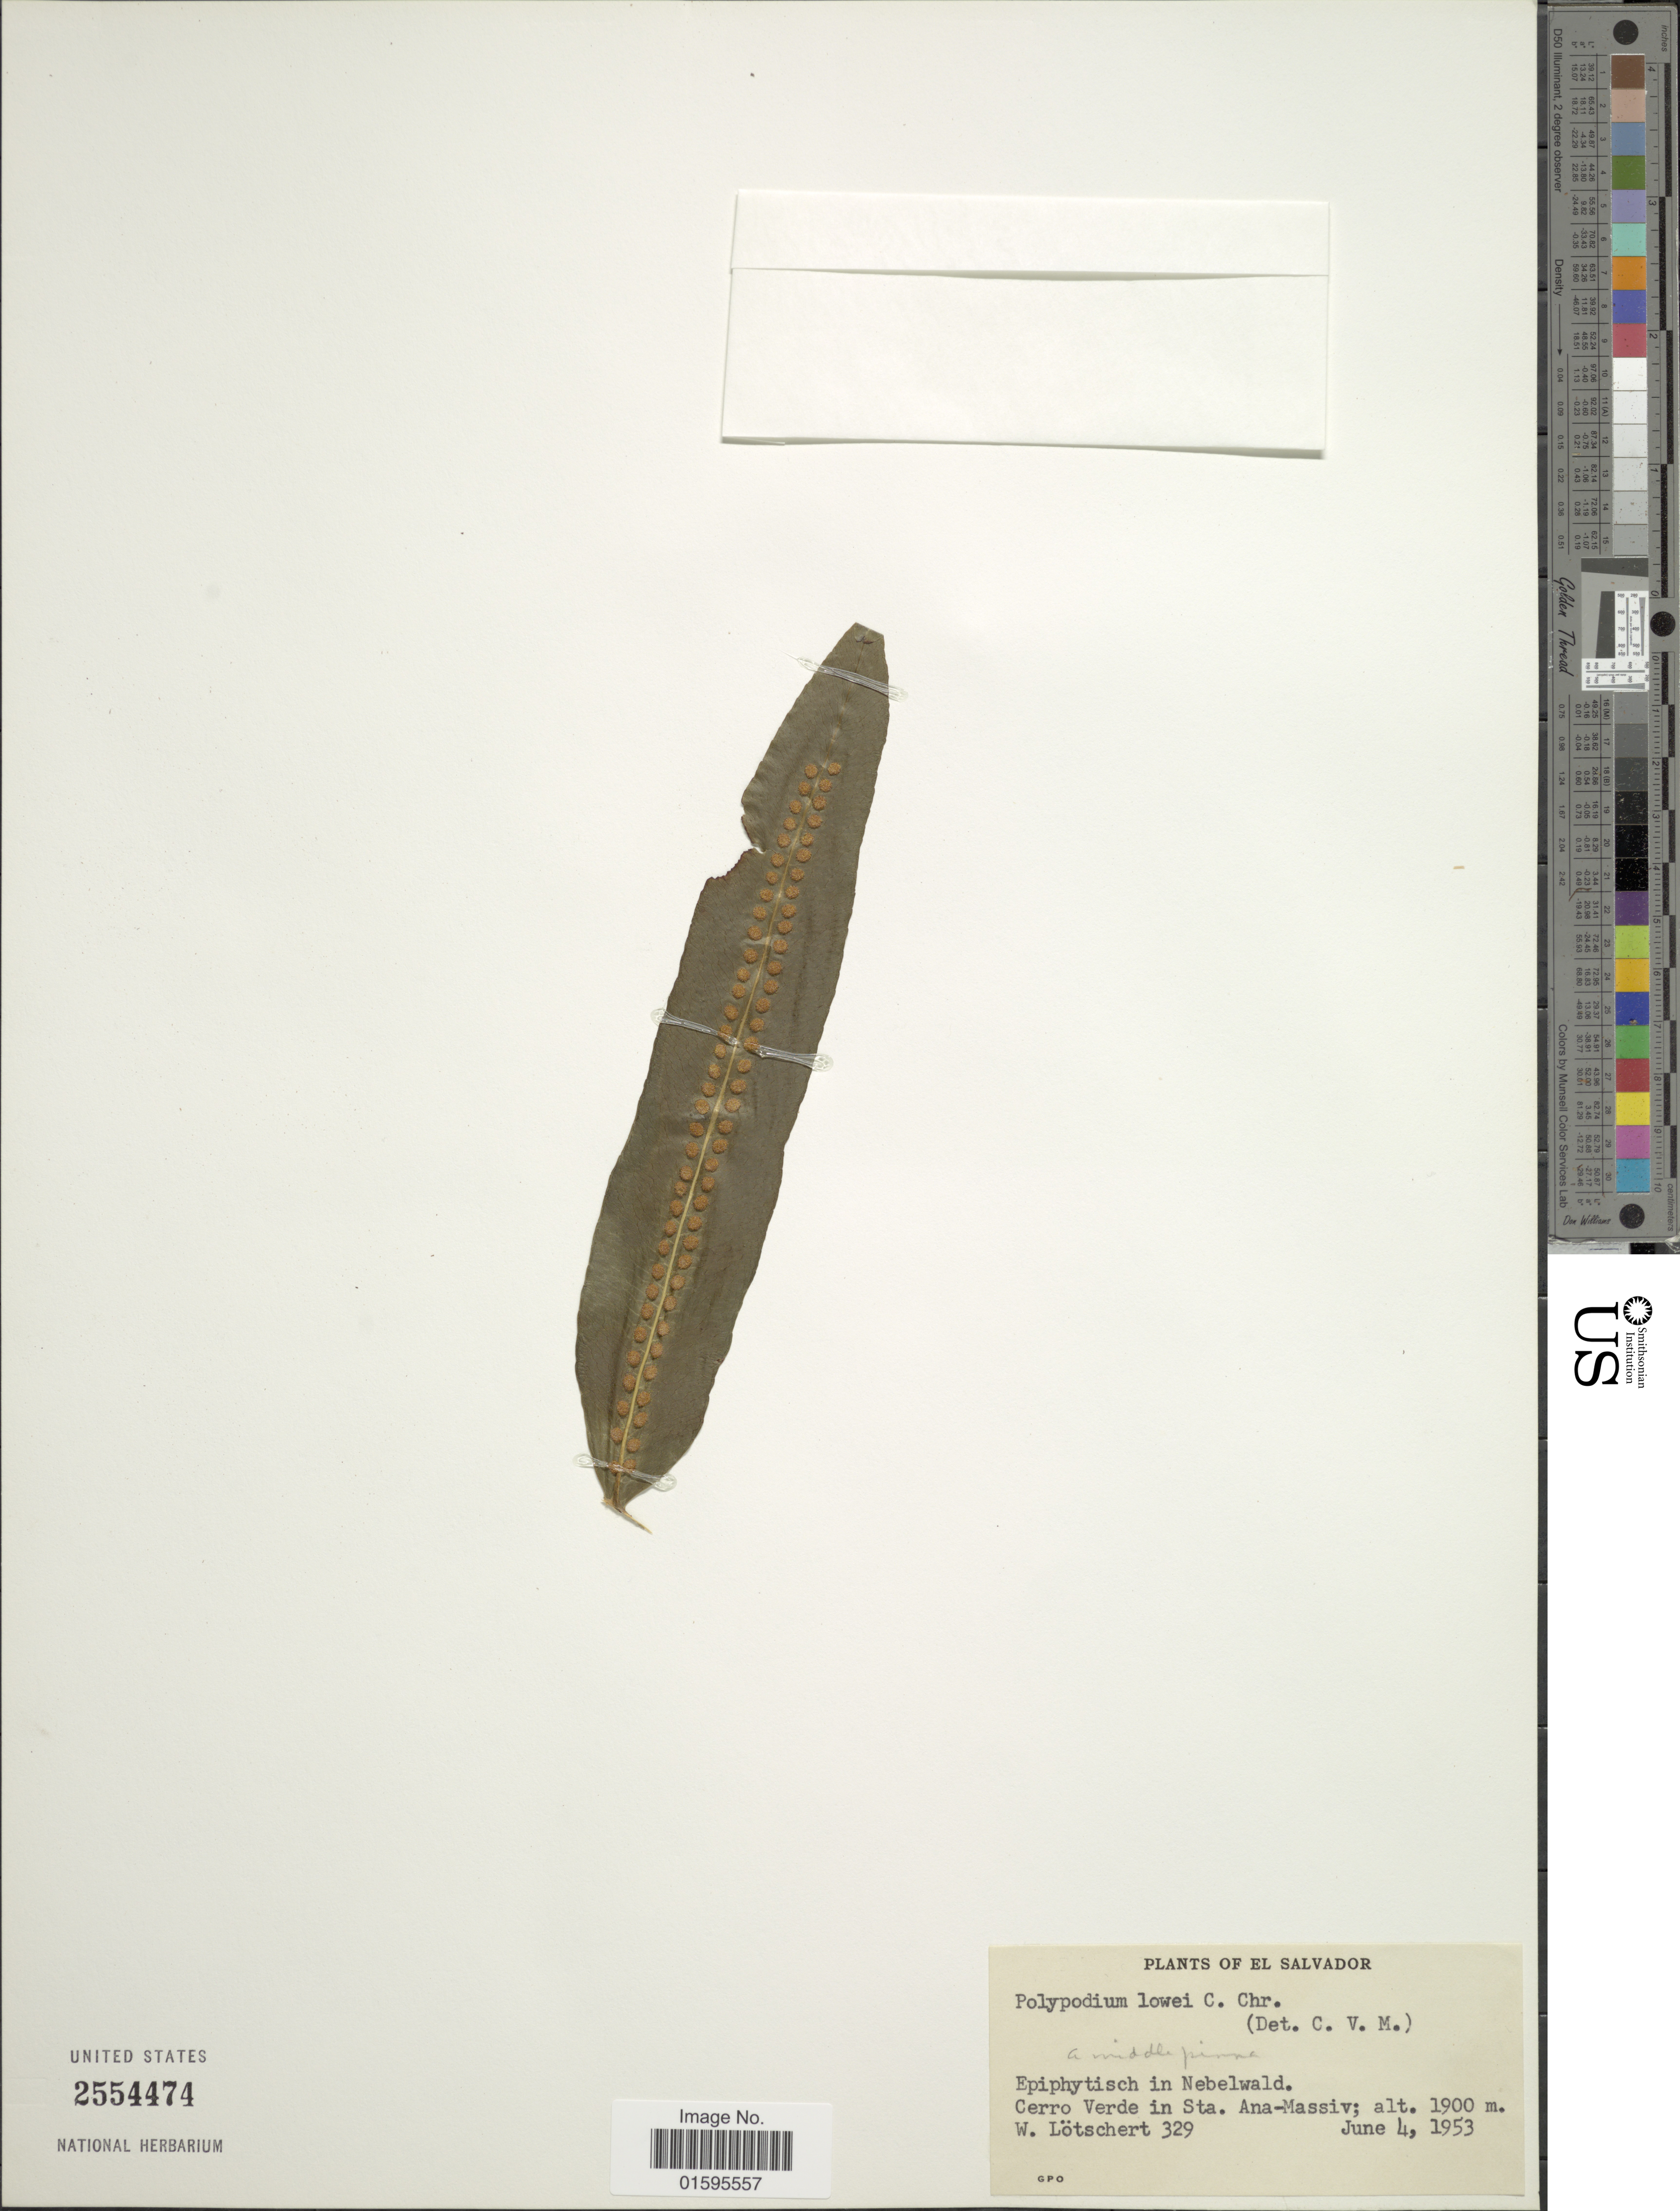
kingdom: Plantae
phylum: Tracheophyta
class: Polypodiopsida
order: Polypodiales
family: Polypodiaceae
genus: Polypodium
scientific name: Polypodium pleurosorum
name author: Kunze ex Mett.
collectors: W. Lötschert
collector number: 329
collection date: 1953-06-04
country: El Salvador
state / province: Santa Ana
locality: Cerro Verde in Sta. Ana-Massiv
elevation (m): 1900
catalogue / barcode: US 2554474